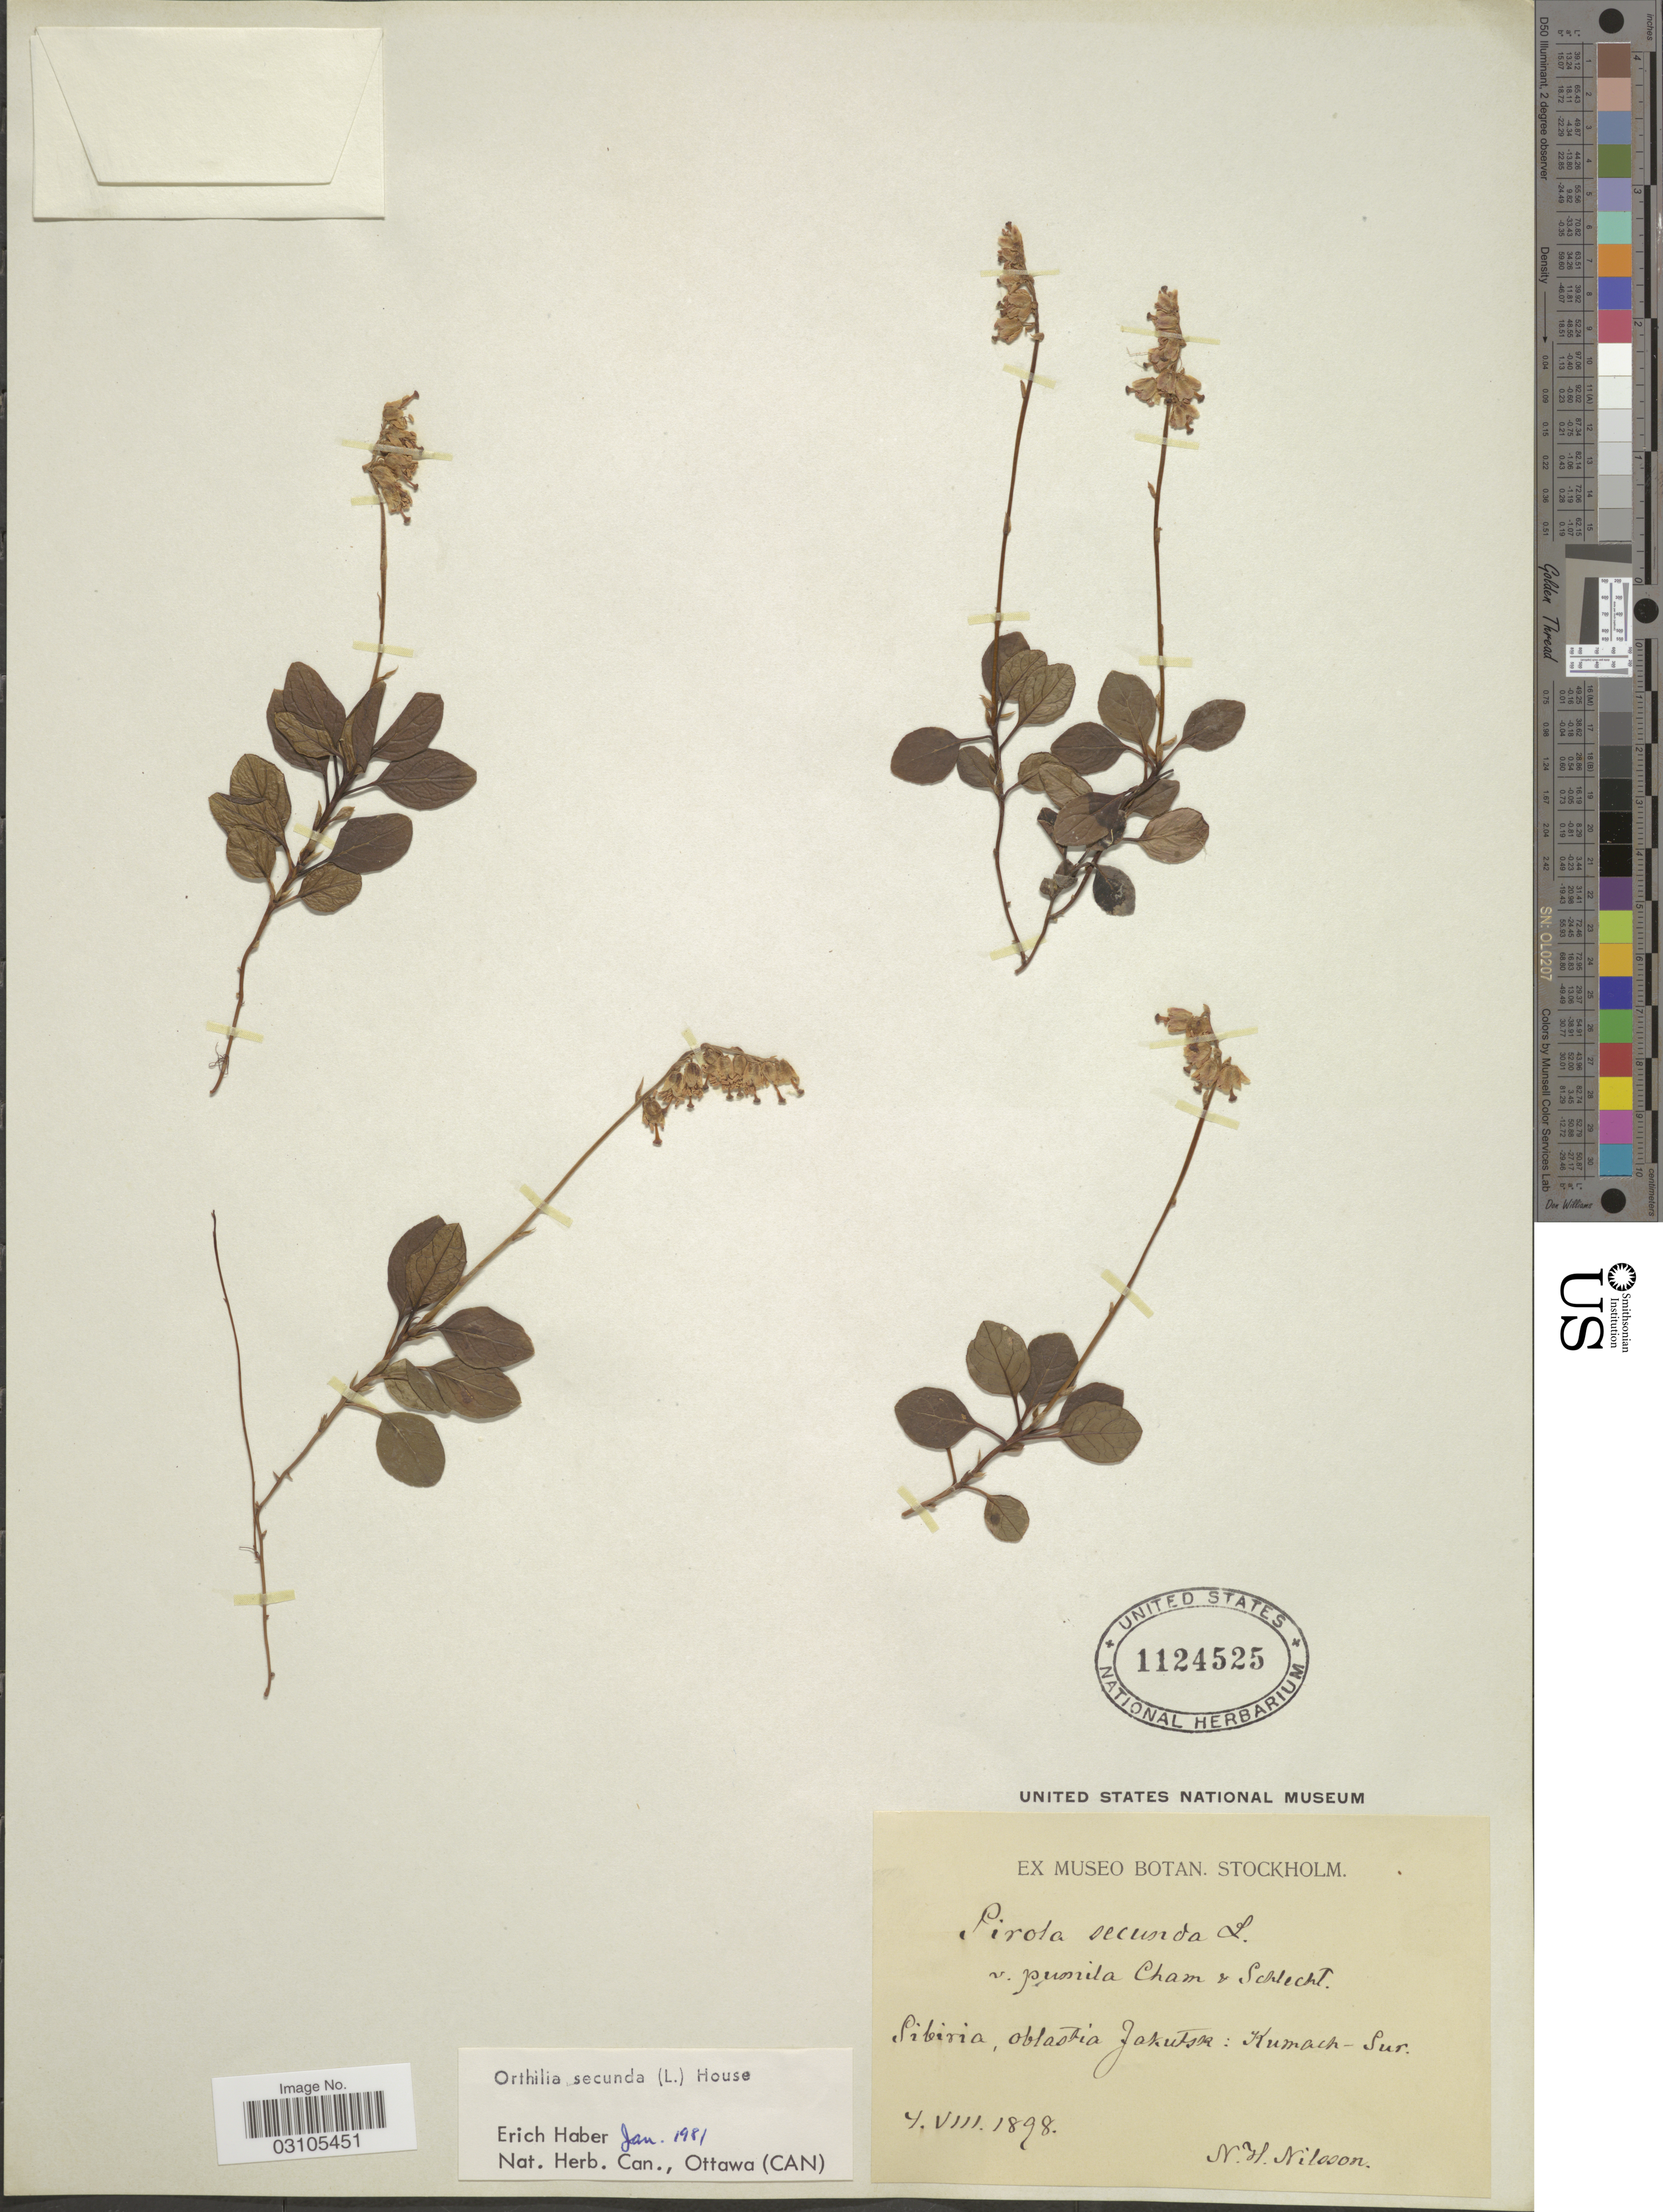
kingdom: Plantae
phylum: Tracheophyta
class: Magnoliopsida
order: Ericales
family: Ericaceae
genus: Orthilia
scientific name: Orthilia secunda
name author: (L.) House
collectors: N. H. Nilsson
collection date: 1898-08-04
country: Russian Federation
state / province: Sakha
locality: Sibiria, oblastia Jakutsk: Kumach-Sur.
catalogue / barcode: US 1124525